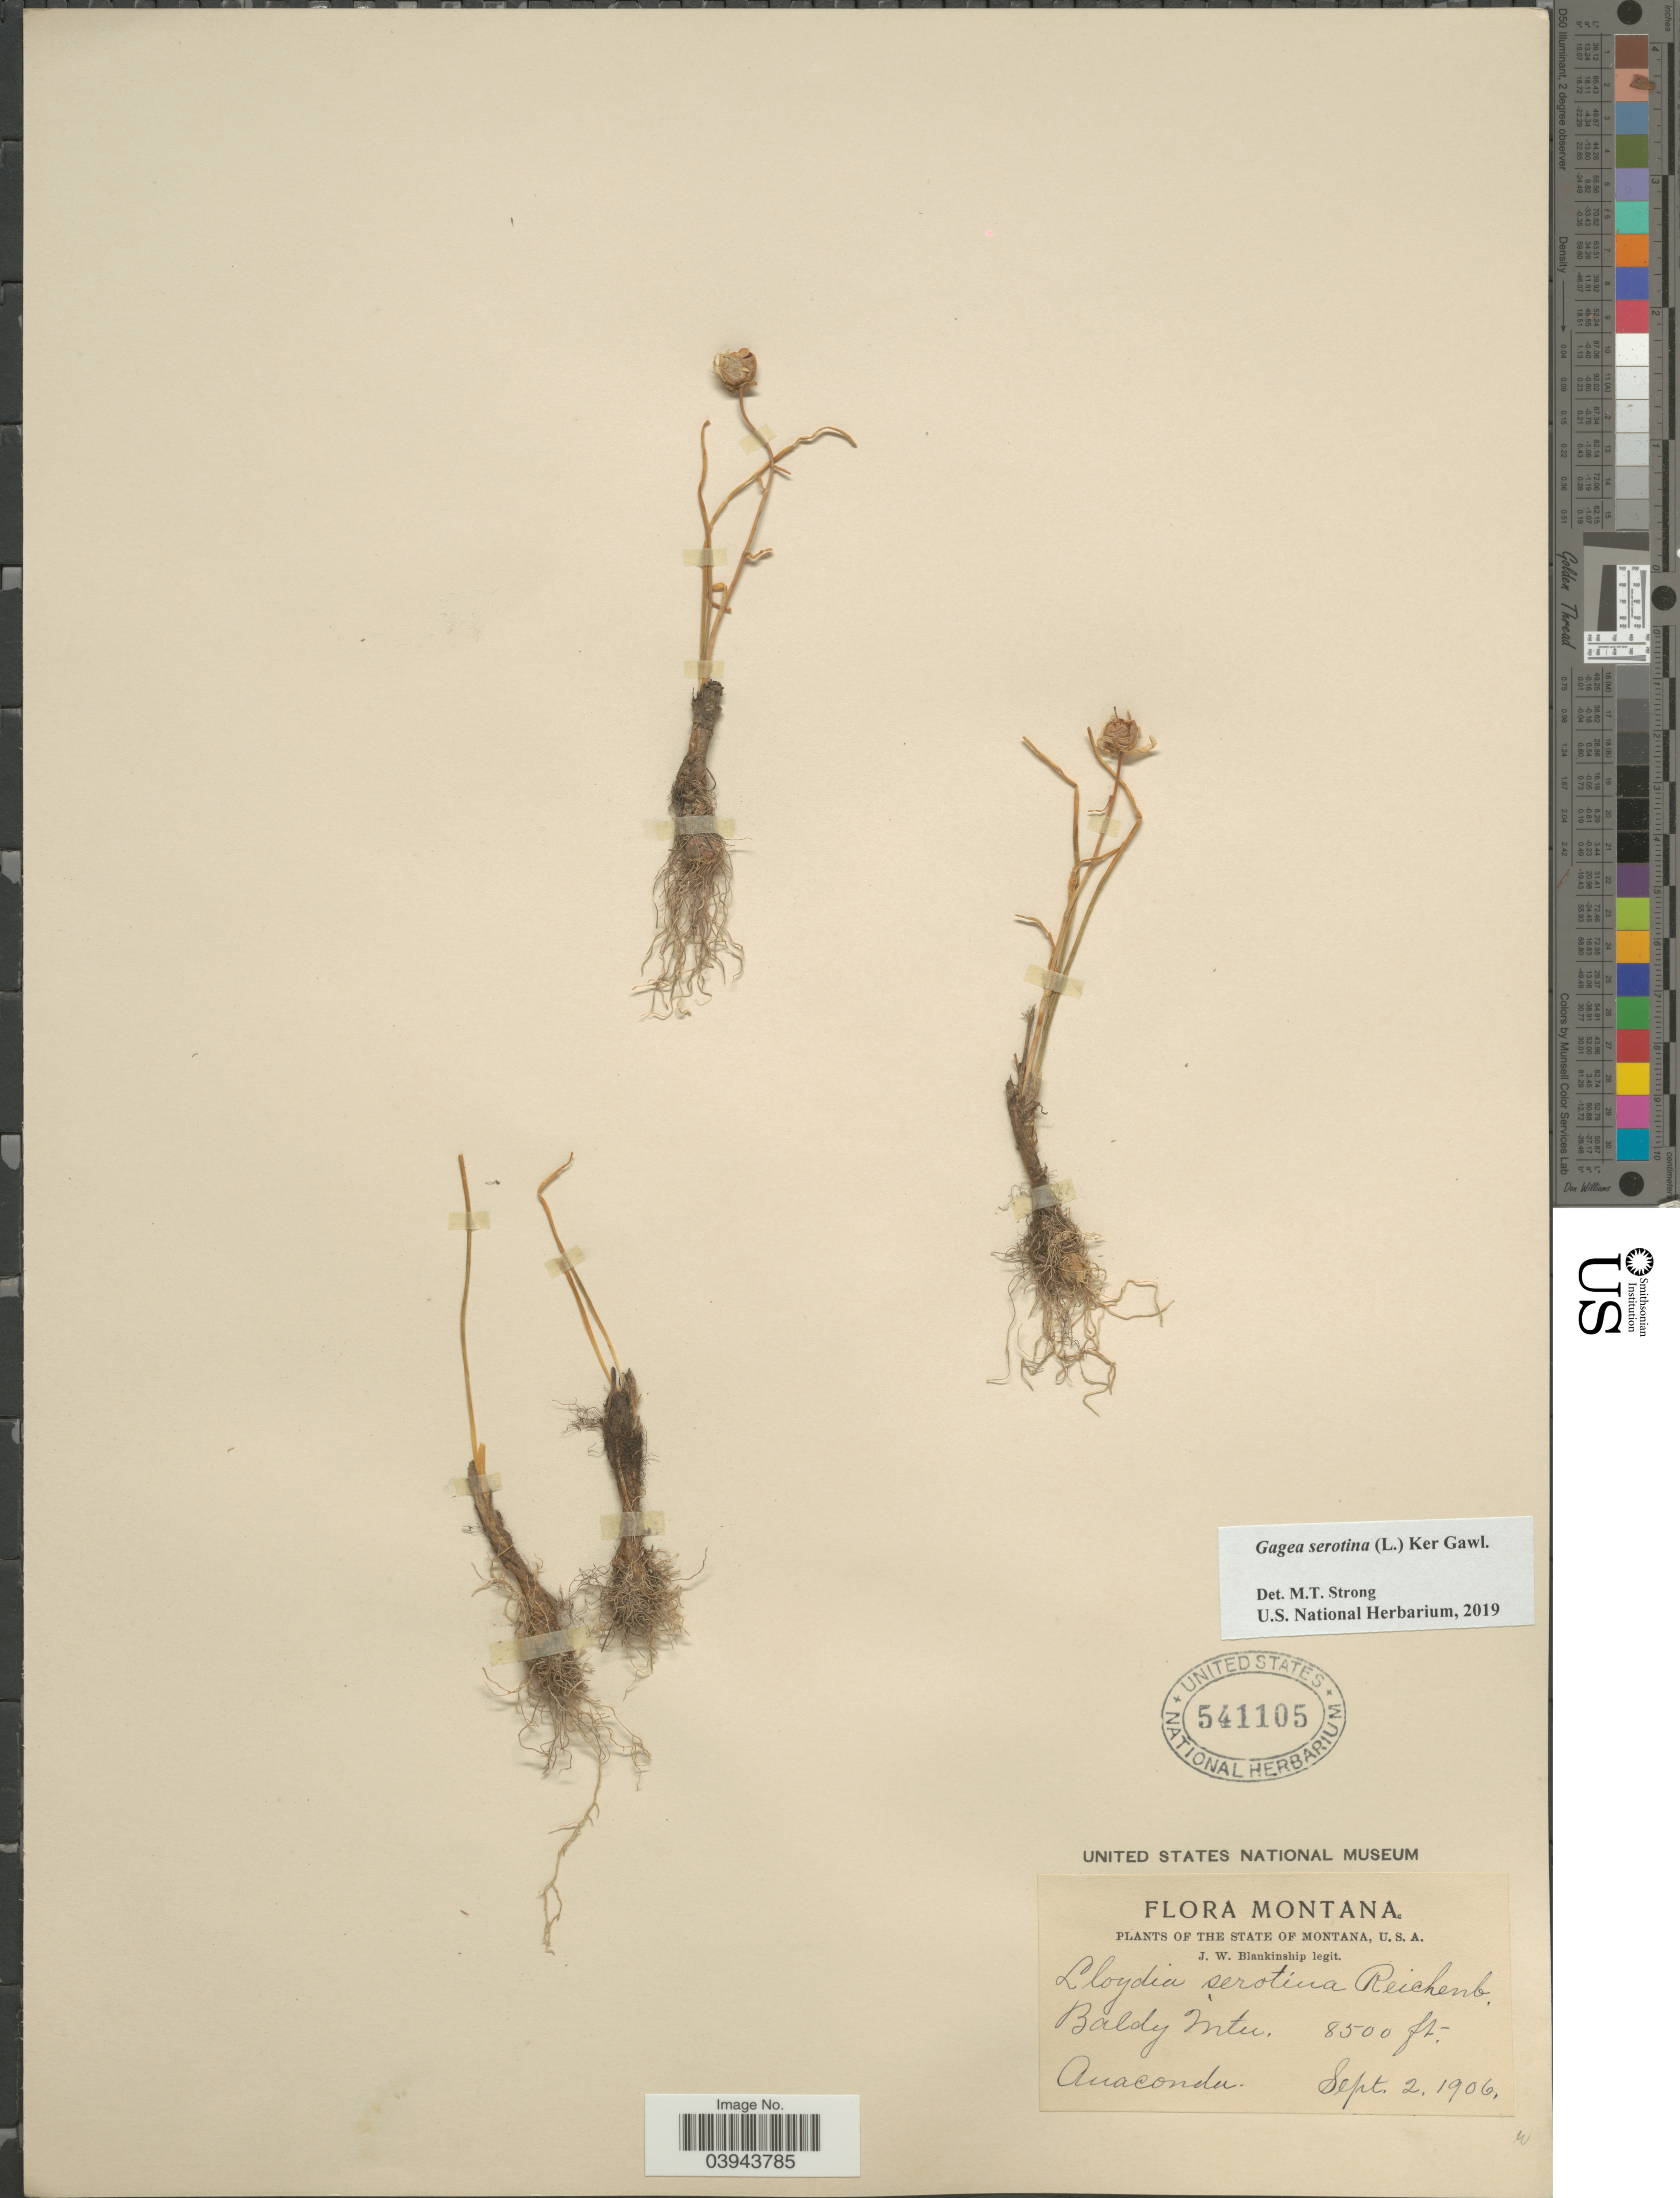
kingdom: Plantae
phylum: Tracheophyta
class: Liliopsida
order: Liliales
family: Liliaceae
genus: Lloydia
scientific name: Lloydia serotina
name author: (L.) Salisb. ex Rchb.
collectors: J. W. Blankinship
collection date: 1906-09-02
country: United States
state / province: Montana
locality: Baldy Mtn.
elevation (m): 2591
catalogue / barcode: US 541105